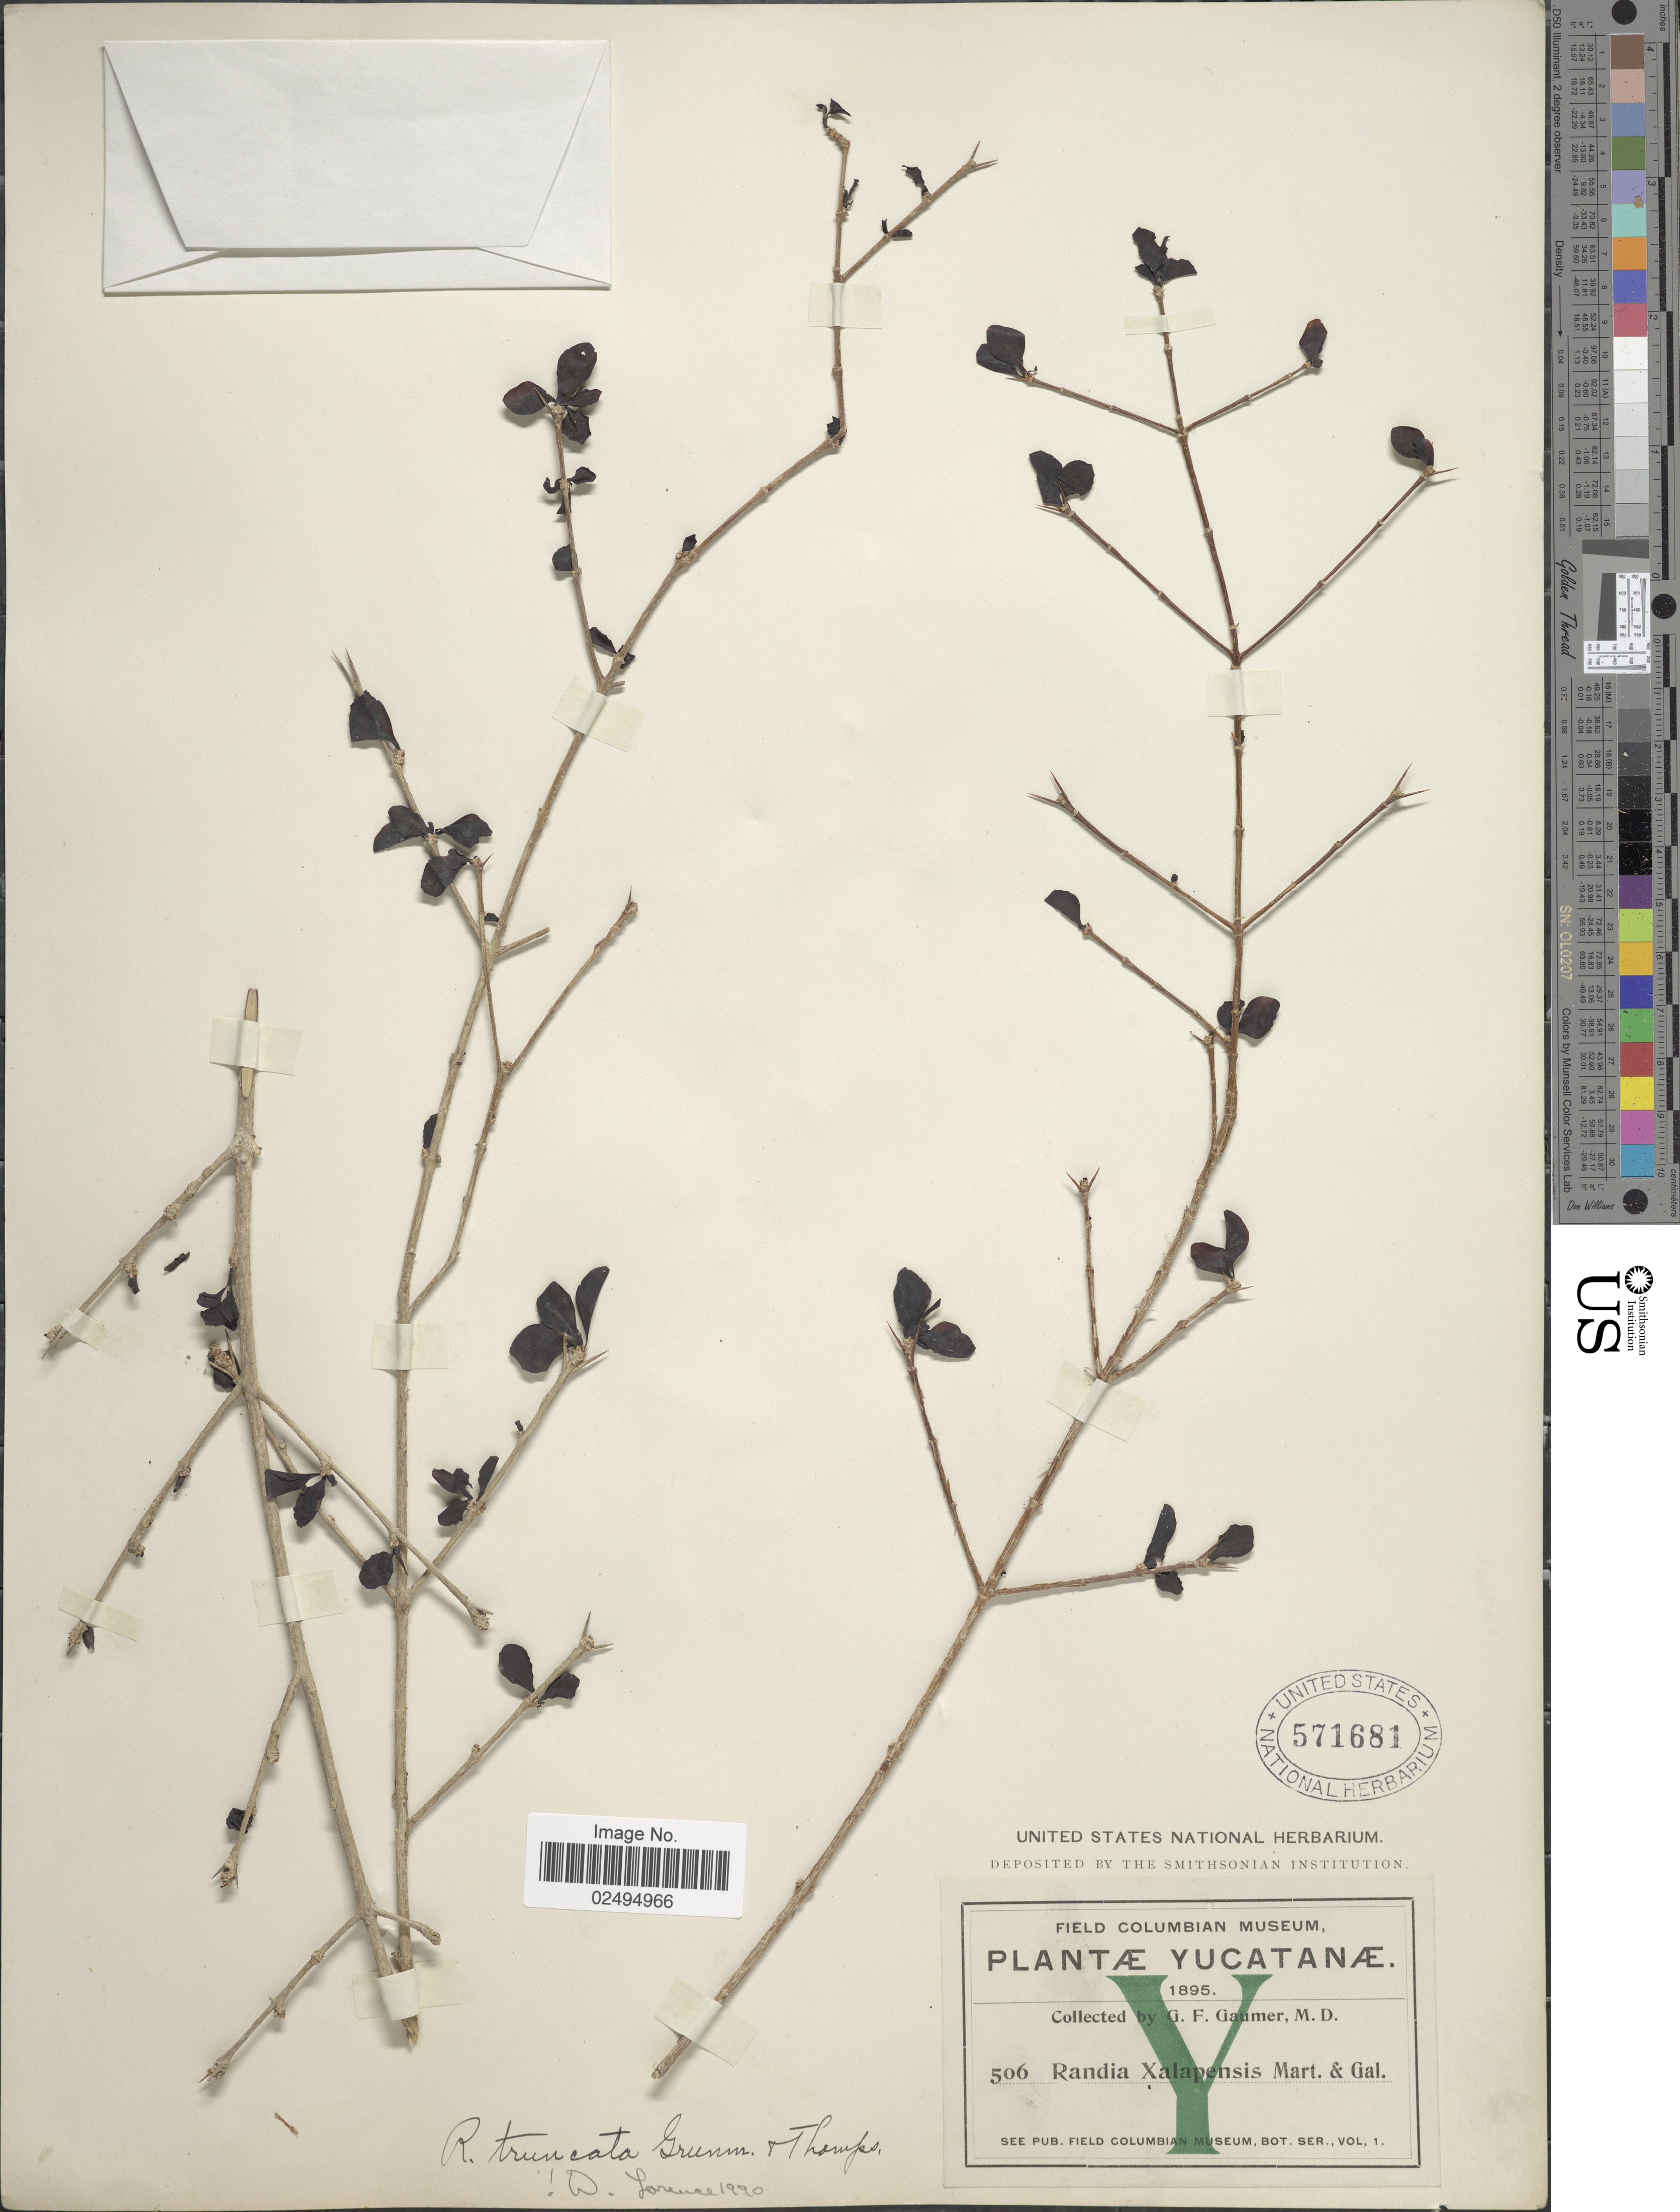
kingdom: Plantae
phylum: Tracheophyta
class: Magnoliopsida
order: Gentianales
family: Rubiaceae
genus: Randia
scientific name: Randia truncata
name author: Greenm. & C.H. Thomps.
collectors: G. F. Gaumer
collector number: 506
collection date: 1895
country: Mexico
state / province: Yucatán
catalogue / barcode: US 571681